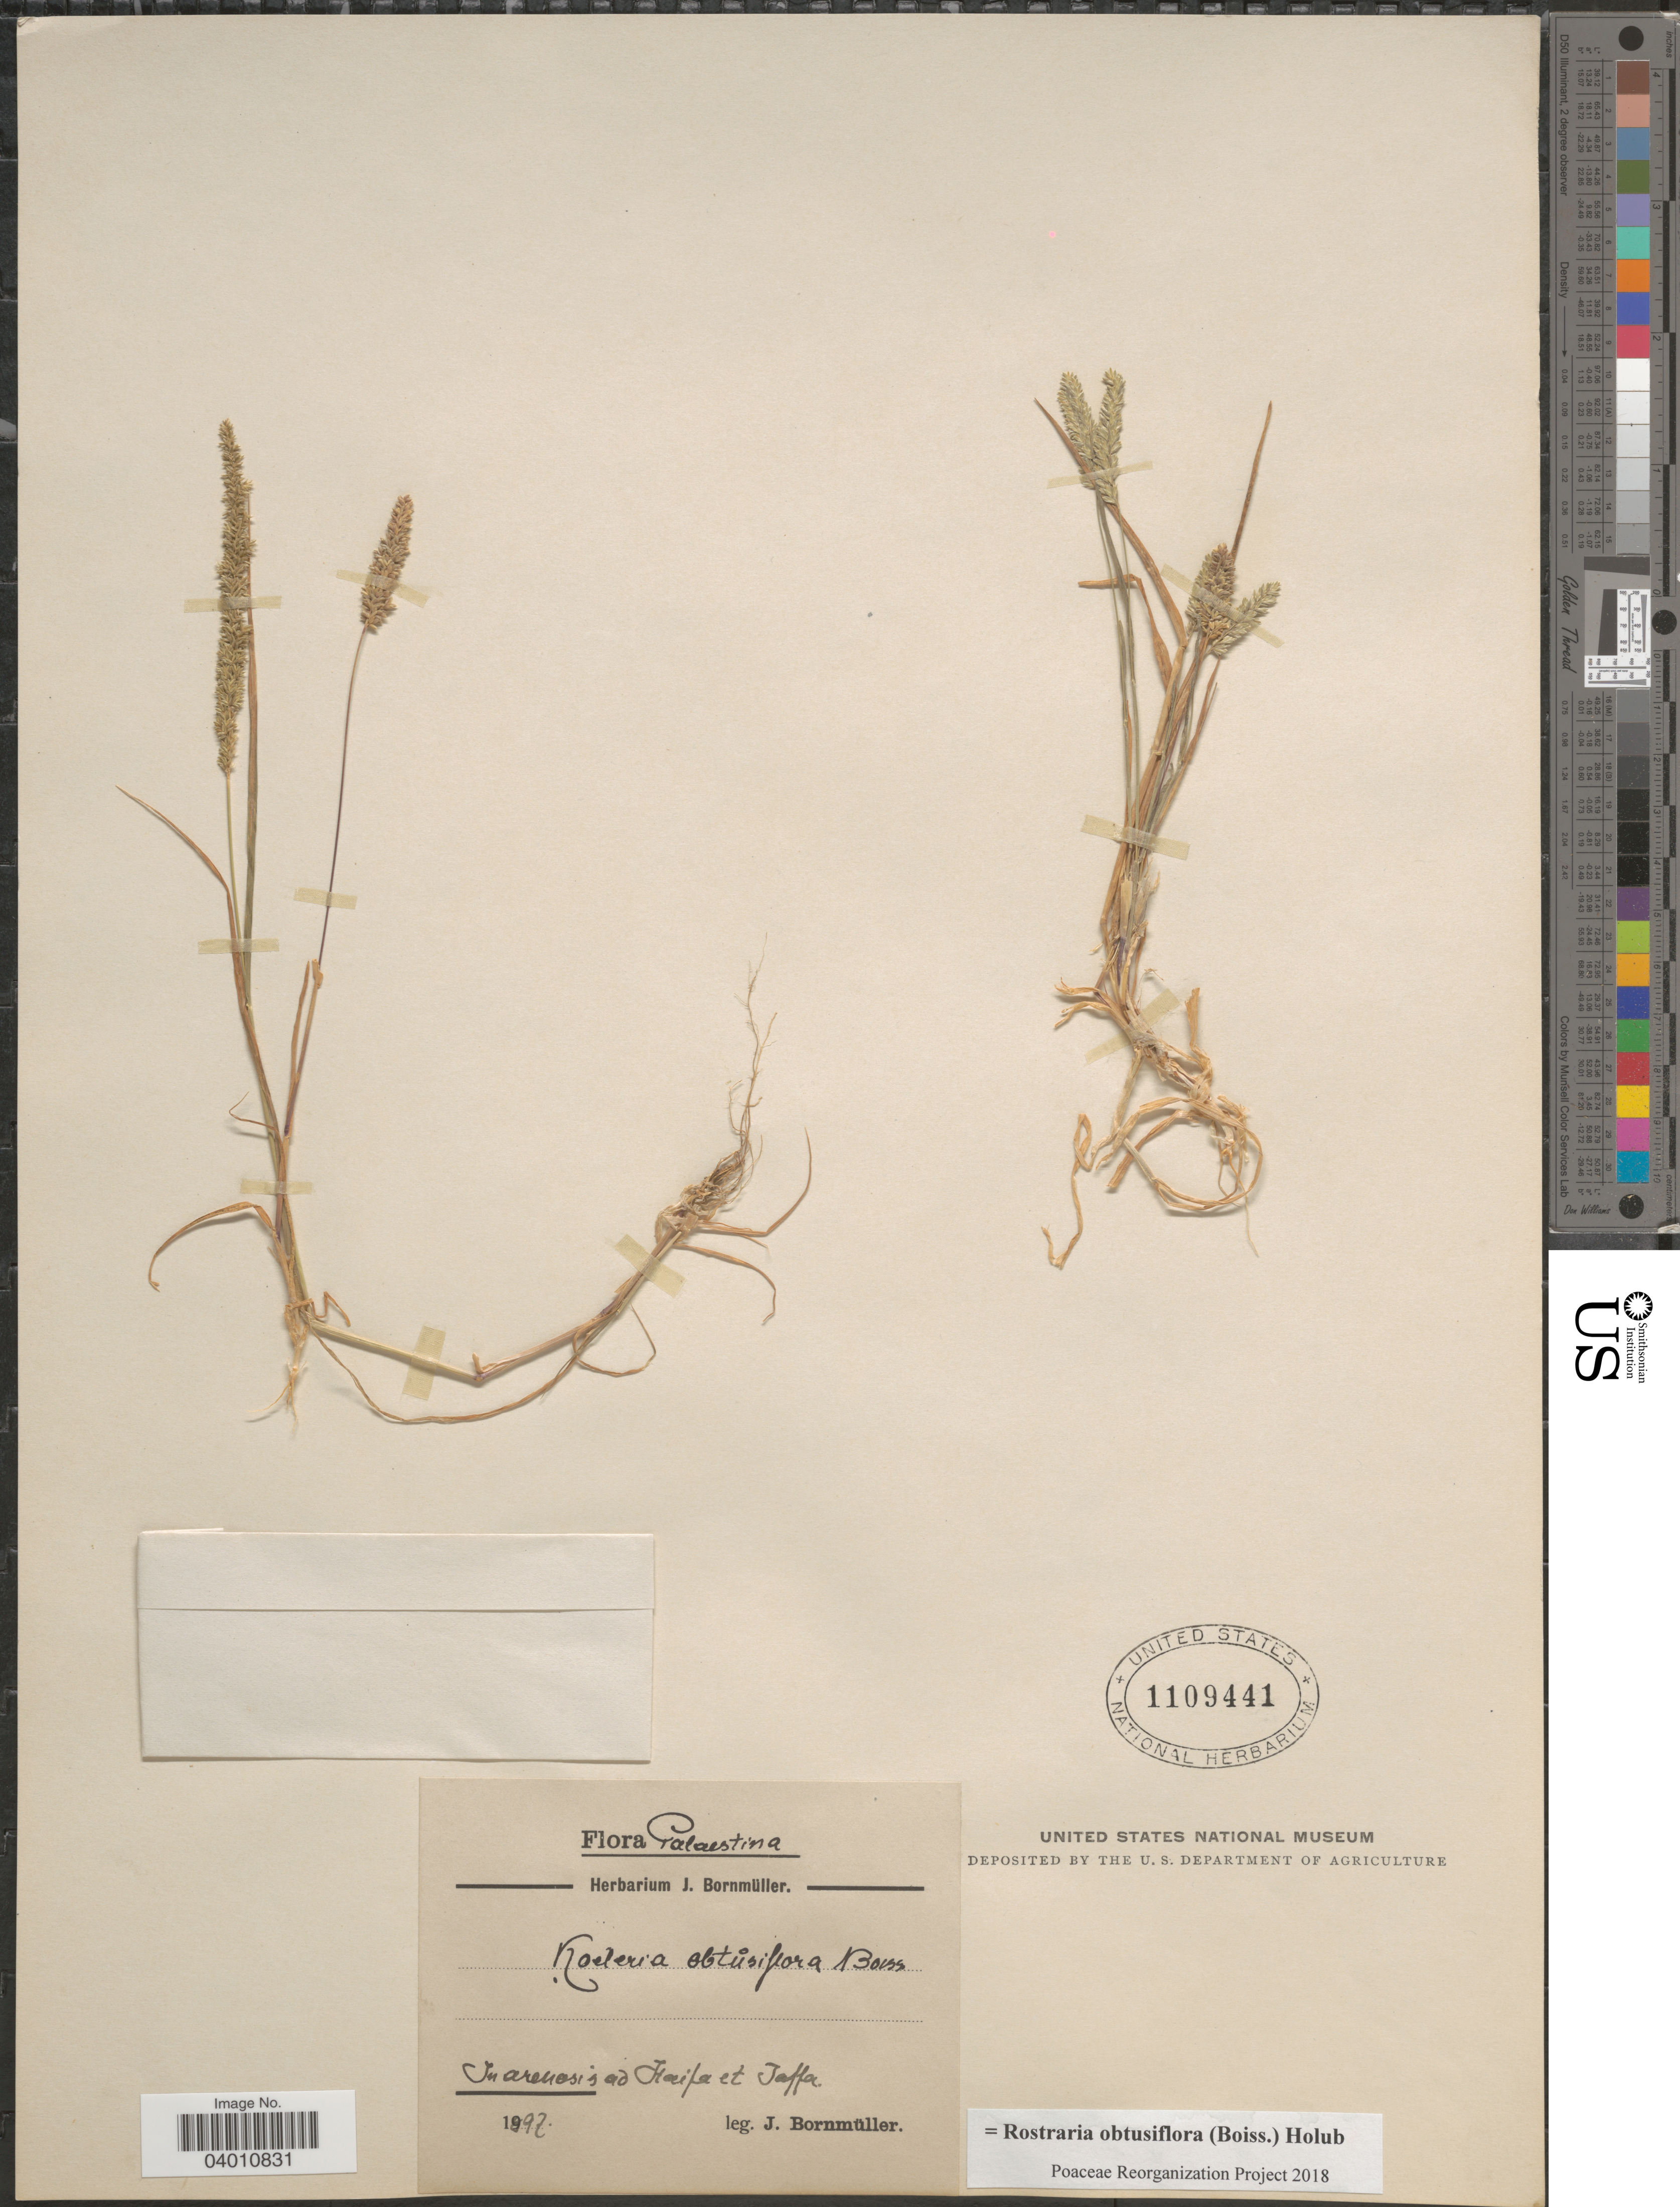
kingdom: Plantae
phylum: Tracheophyta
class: Liliopsida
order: Poales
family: Poaceae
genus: Rostraria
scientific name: Rostraria obtusiflora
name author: (Boiss.) Holub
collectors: J. Bornmüller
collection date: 1897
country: Israel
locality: Palaestina. In arenosis ad Haifa et Jaffa.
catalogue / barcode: US 1109441